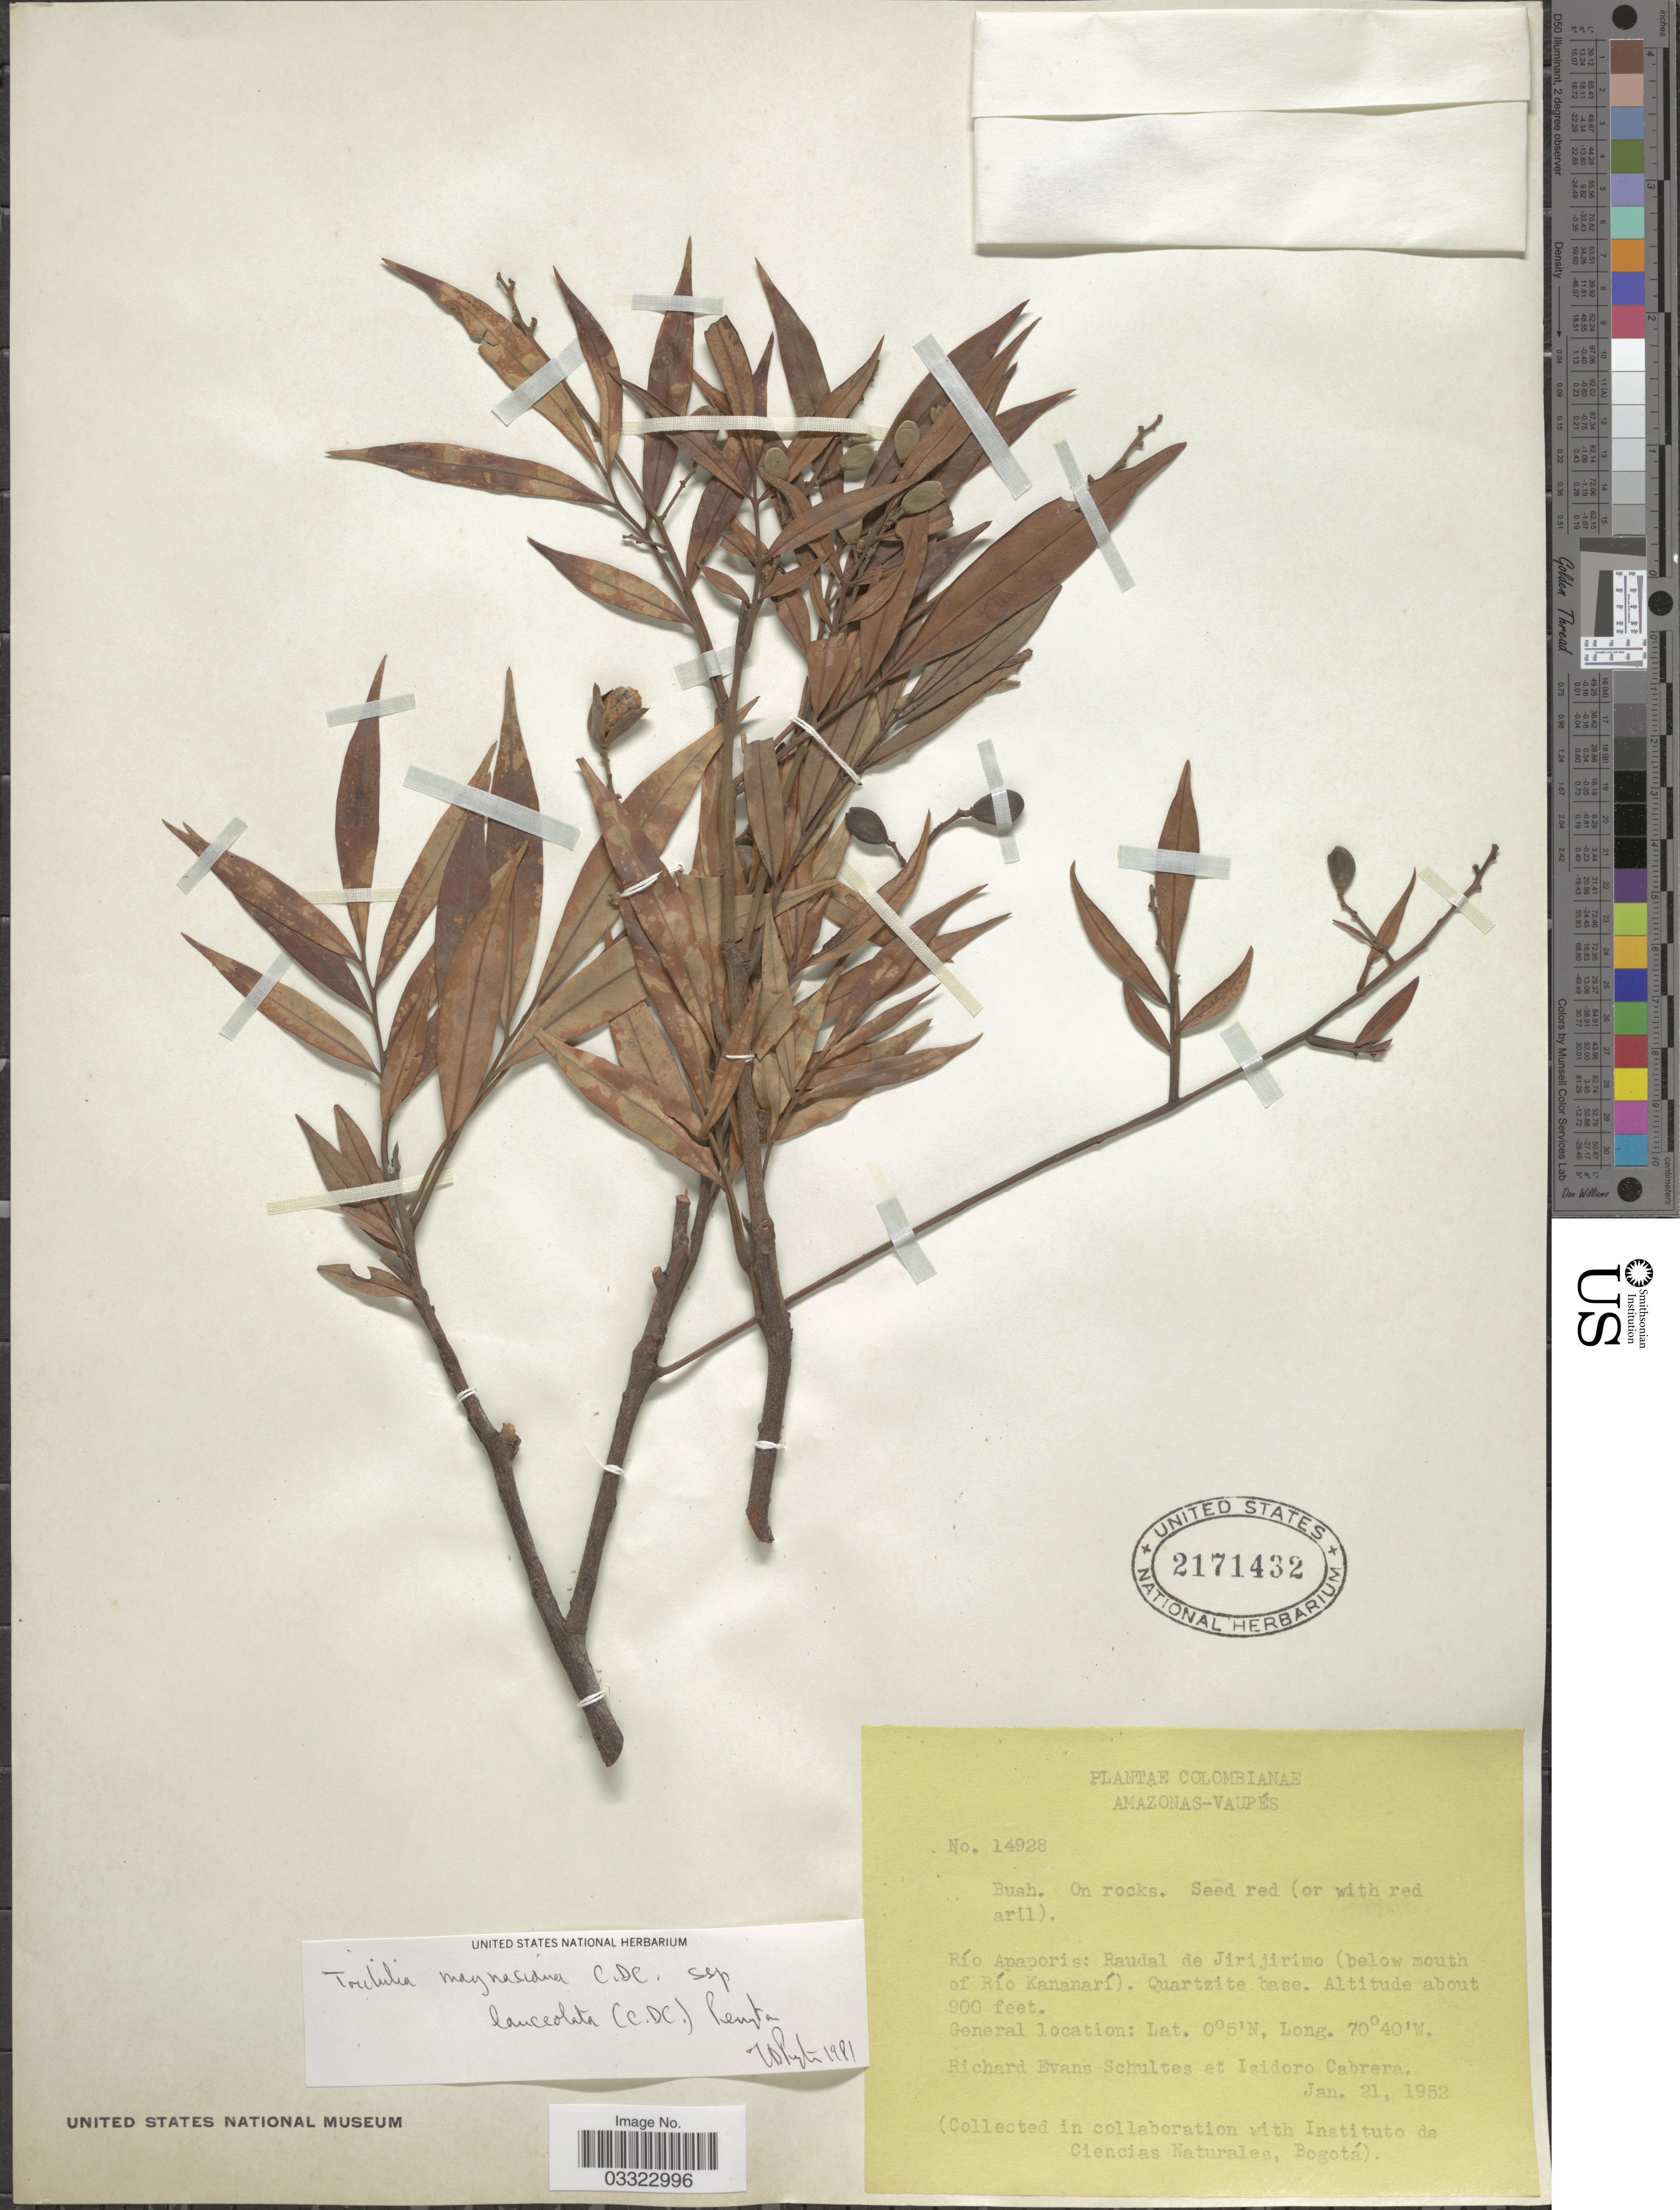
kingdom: Plantae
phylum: Tracheophyta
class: Magnoliopsida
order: Sapindales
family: Meliaceae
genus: Trichilia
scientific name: Trichilia maynasiana subsp. lanceolata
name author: (C. DC.) T.D. Penn.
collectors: R. E. Schultes & I. Cabrera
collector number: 14928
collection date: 1952-01-21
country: Colombia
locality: Amazonas-Vaupés, Río Apaporis: Raudal de Jirijirimo (below mouth of Río Kananarí). Quarzite base.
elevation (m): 274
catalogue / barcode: US 2171432